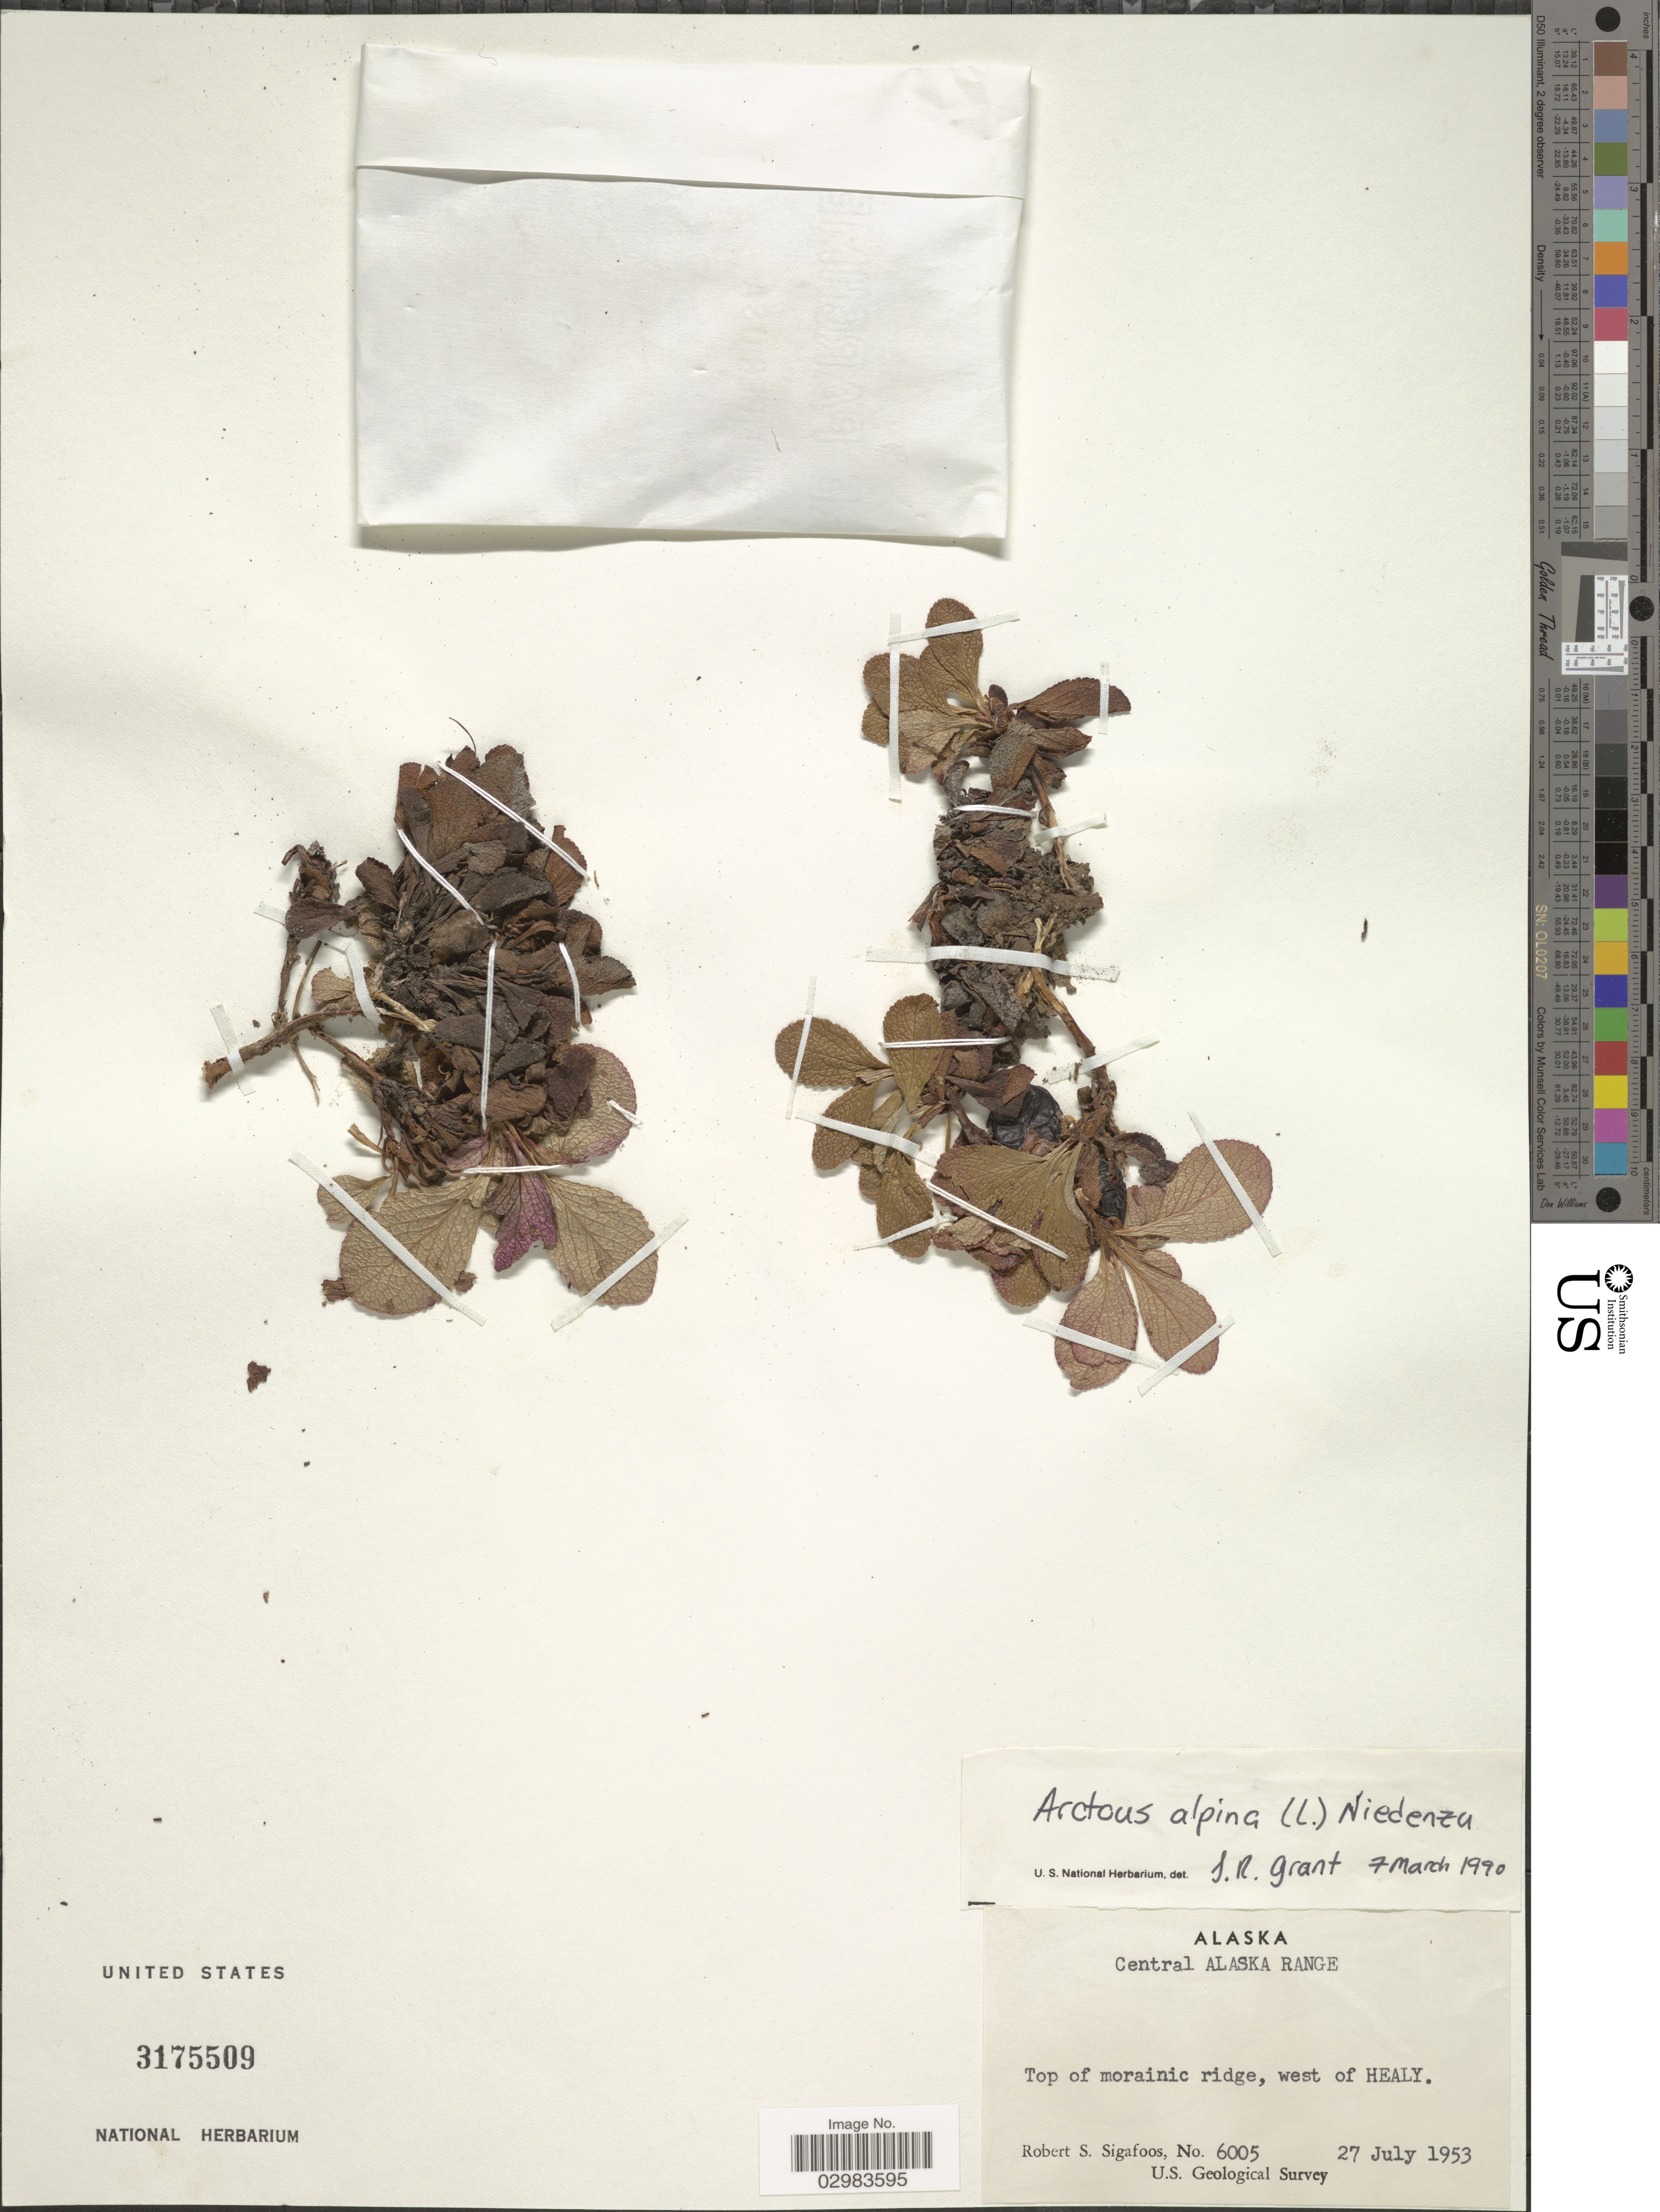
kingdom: Plantae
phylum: Tracheophyta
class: Magnoliopsida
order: Ericales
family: Ericaceae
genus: Arctostaphylos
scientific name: Arctostaphylos alpina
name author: (L.) Spreng.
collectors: R. Sigafoos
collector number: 6005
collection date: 1953-07-27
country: United States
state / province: Alaska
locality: Central Alaska Range, Top of morainic ridge, west of Healy.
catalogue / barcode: US 3175509